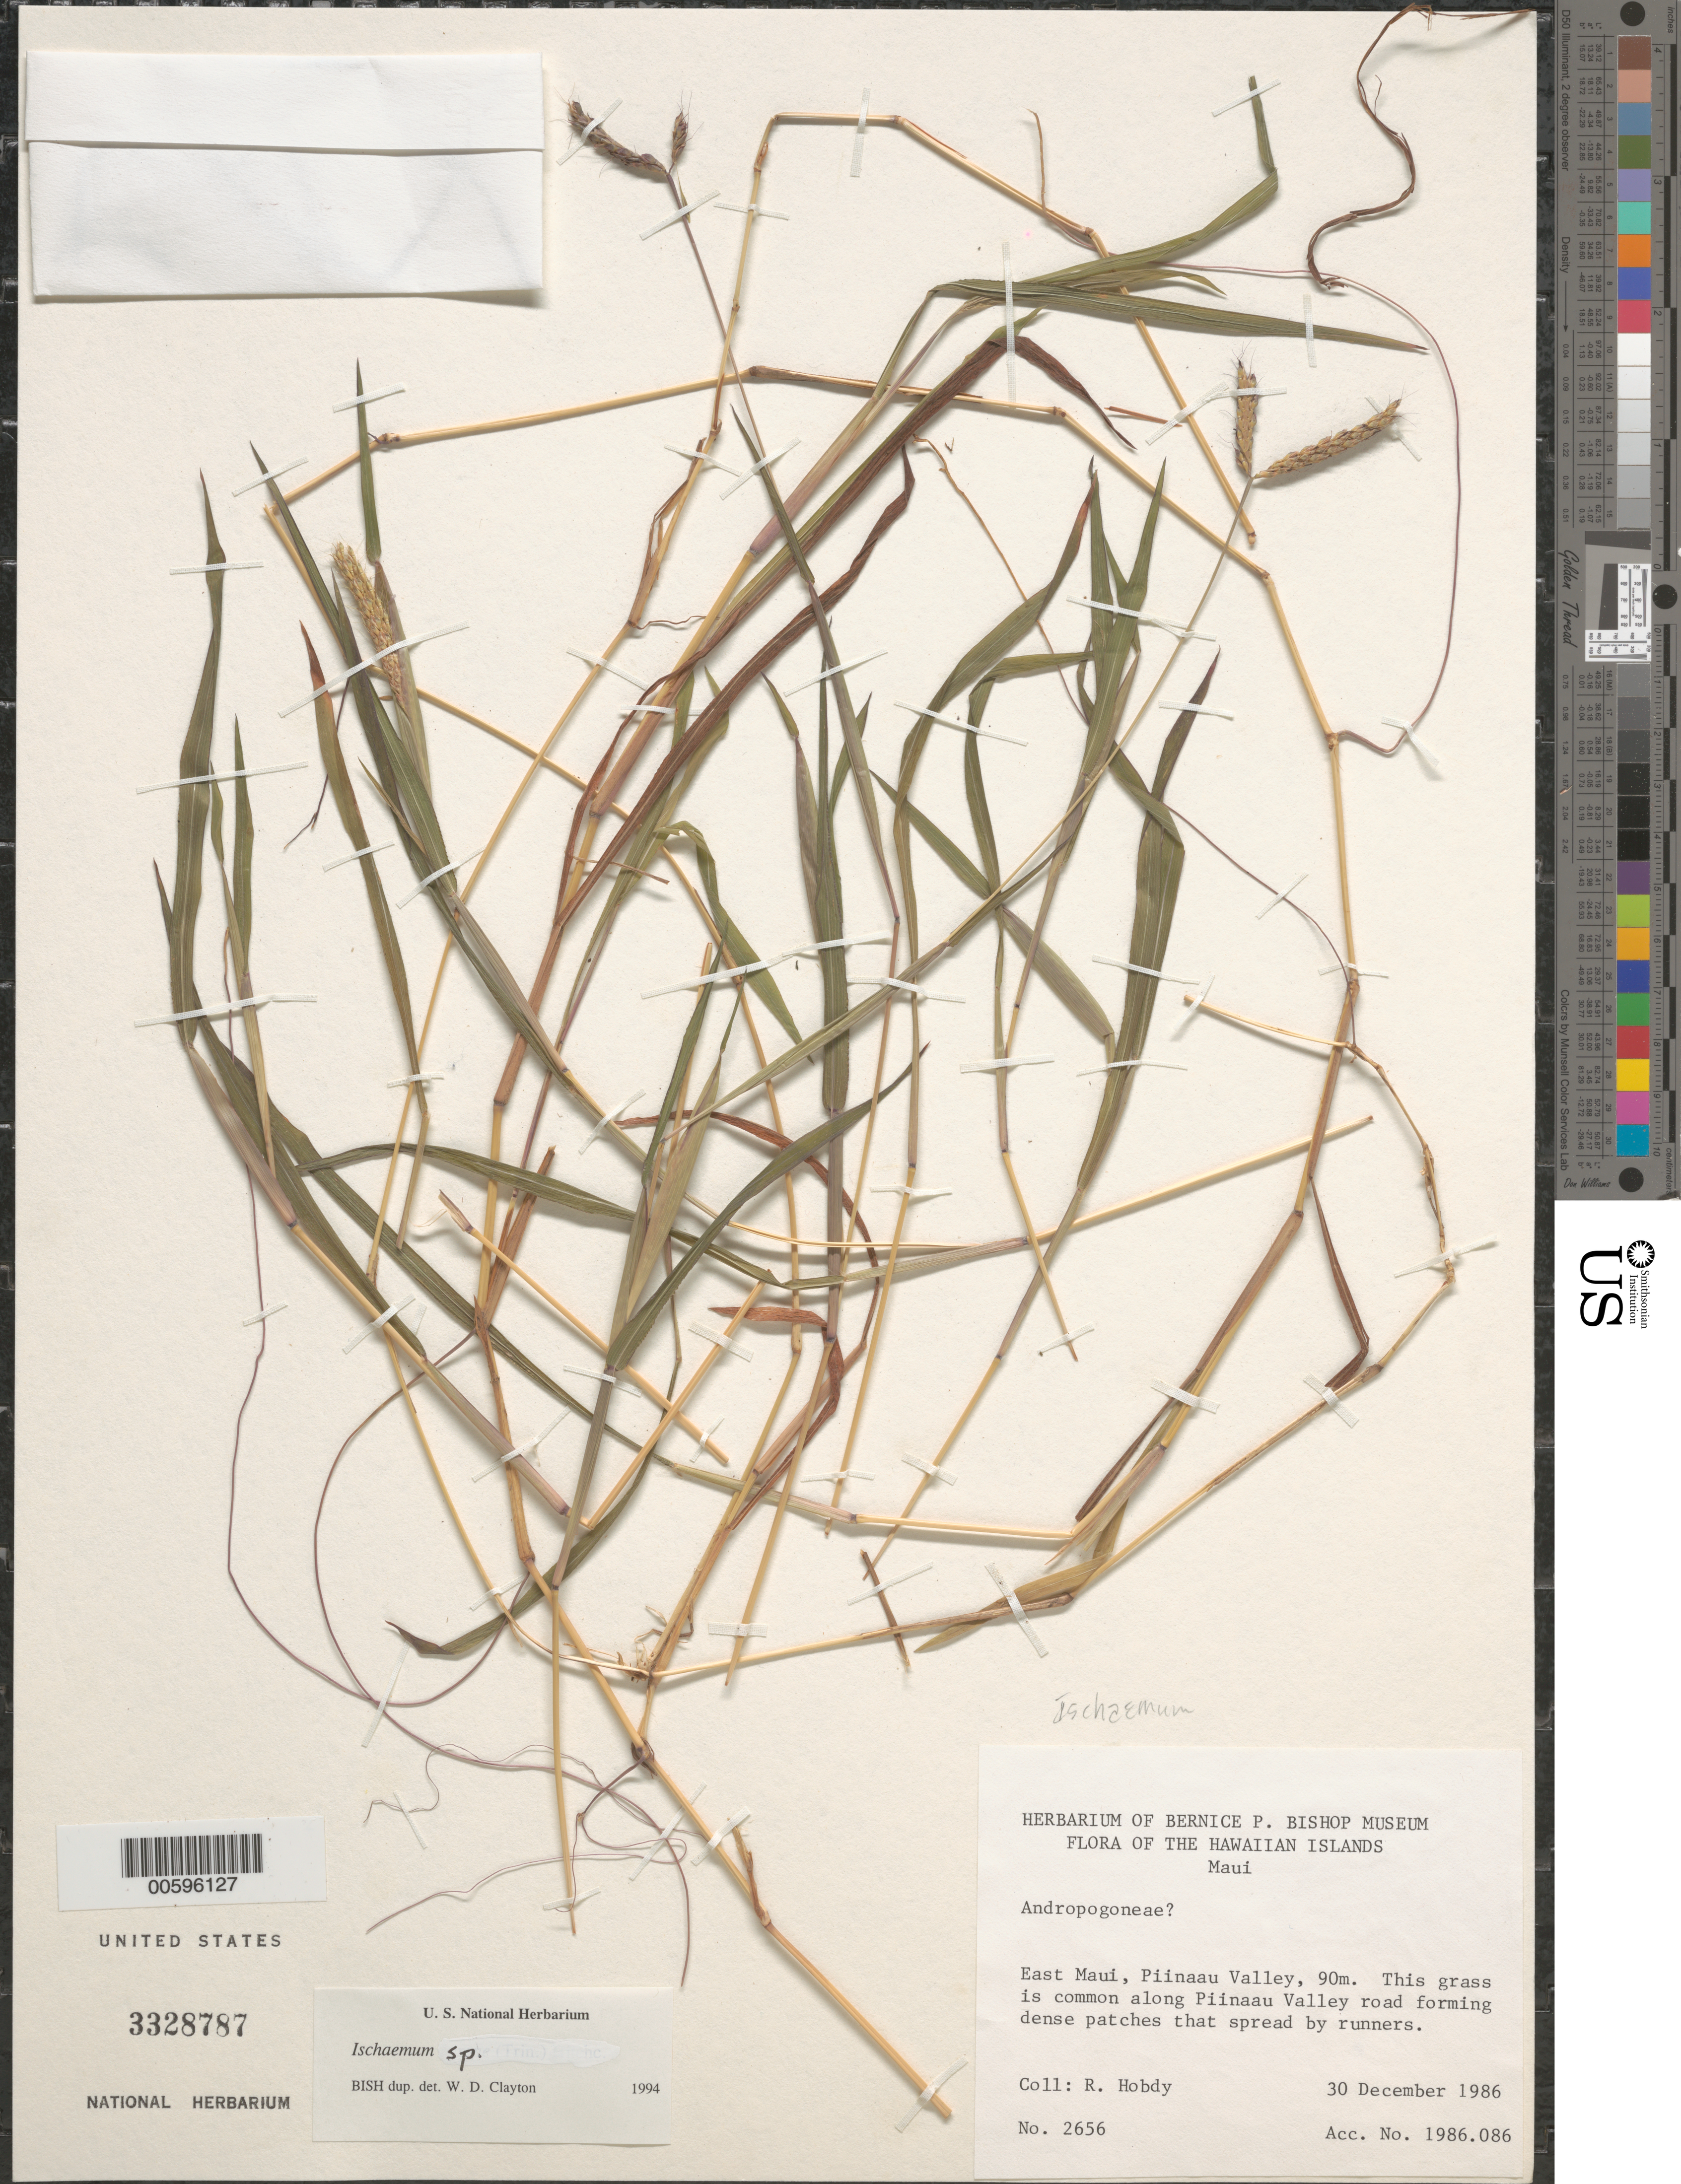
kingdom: Plantae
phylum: Tracheophyta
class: Liliopsida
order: Poales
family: Poaceae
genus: Ischaemum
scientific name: Ischaemum ciliare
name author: Retz.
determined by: Faccenda, K.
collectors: R. Hobdy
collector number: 2656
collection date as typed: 30 Dec 1986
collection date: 1986-12-30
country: United States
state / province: Hawaii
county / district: Maui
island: Maui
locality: E Maui, Piinaau Valley.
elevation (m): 90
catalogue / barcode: US 3328787